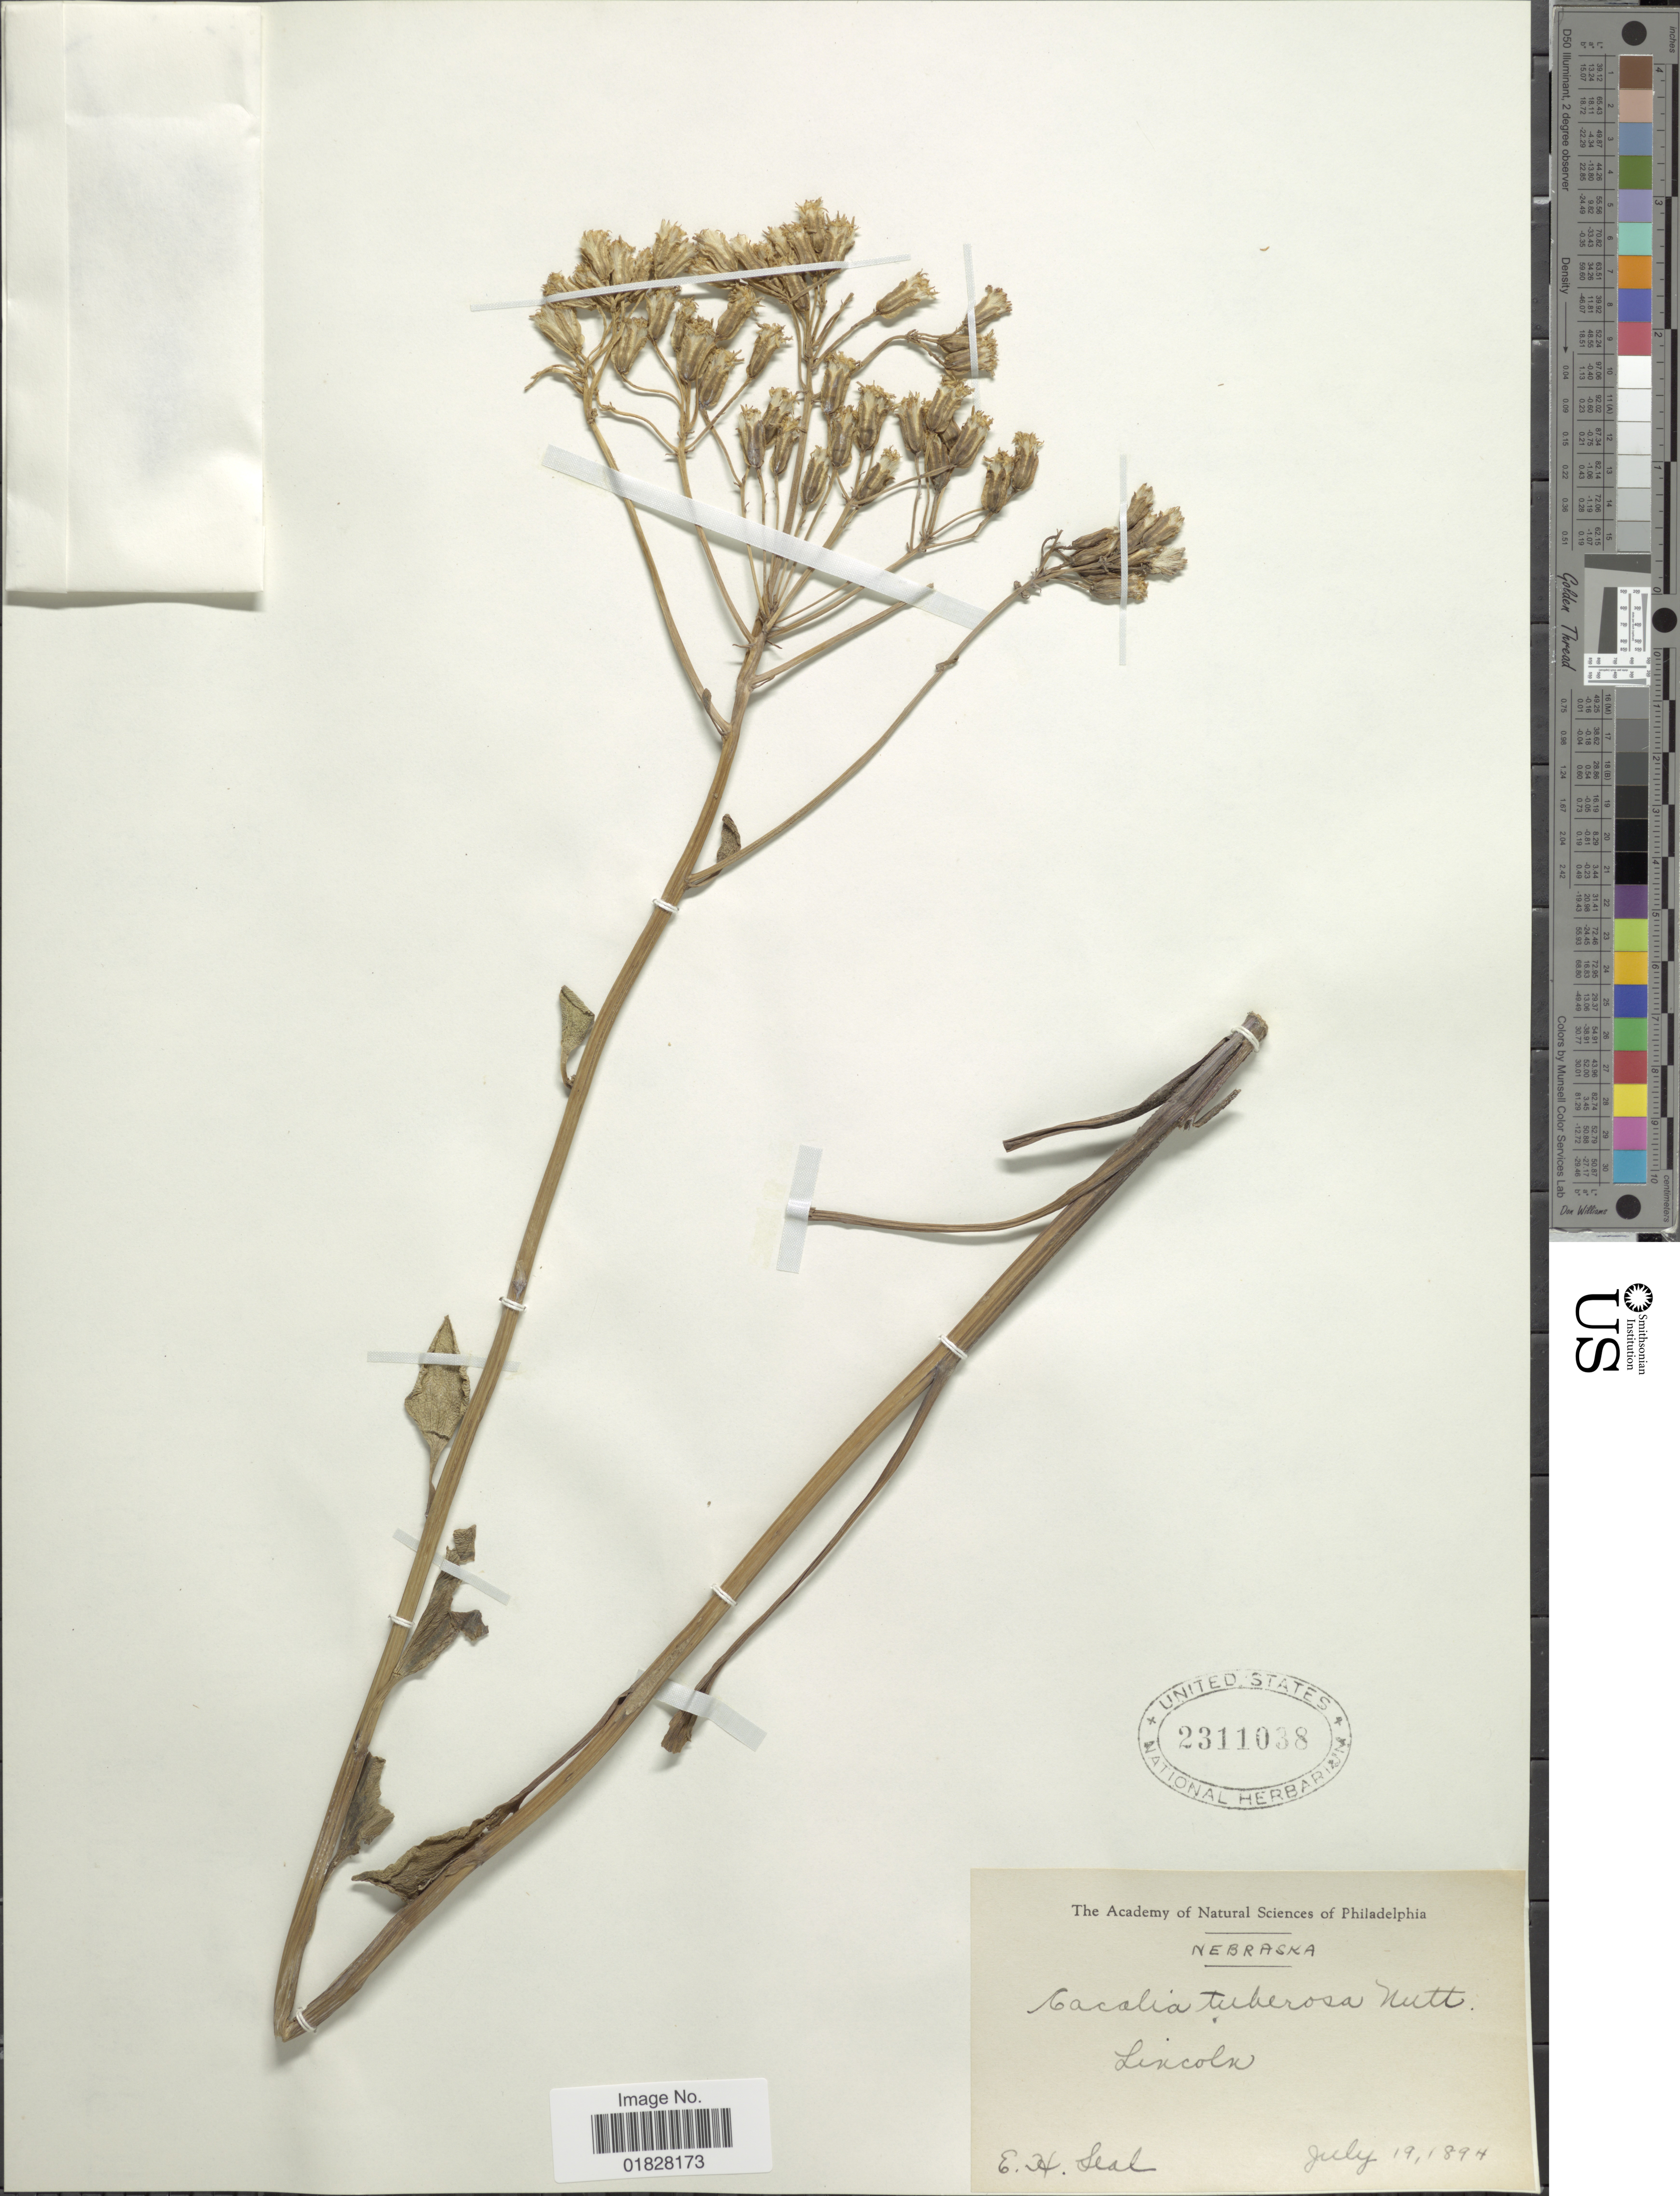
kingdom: Plantae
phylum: Tracheophyta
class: Magnoliopsida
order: Asterales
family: Asteraceae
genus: Arnoglossum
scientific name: Arnoglossum plantagineum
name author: Raf.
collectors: E. Seal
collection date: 1894-07-19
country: United States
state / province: Nebraska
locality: Lincoln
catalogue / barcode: US 2311038